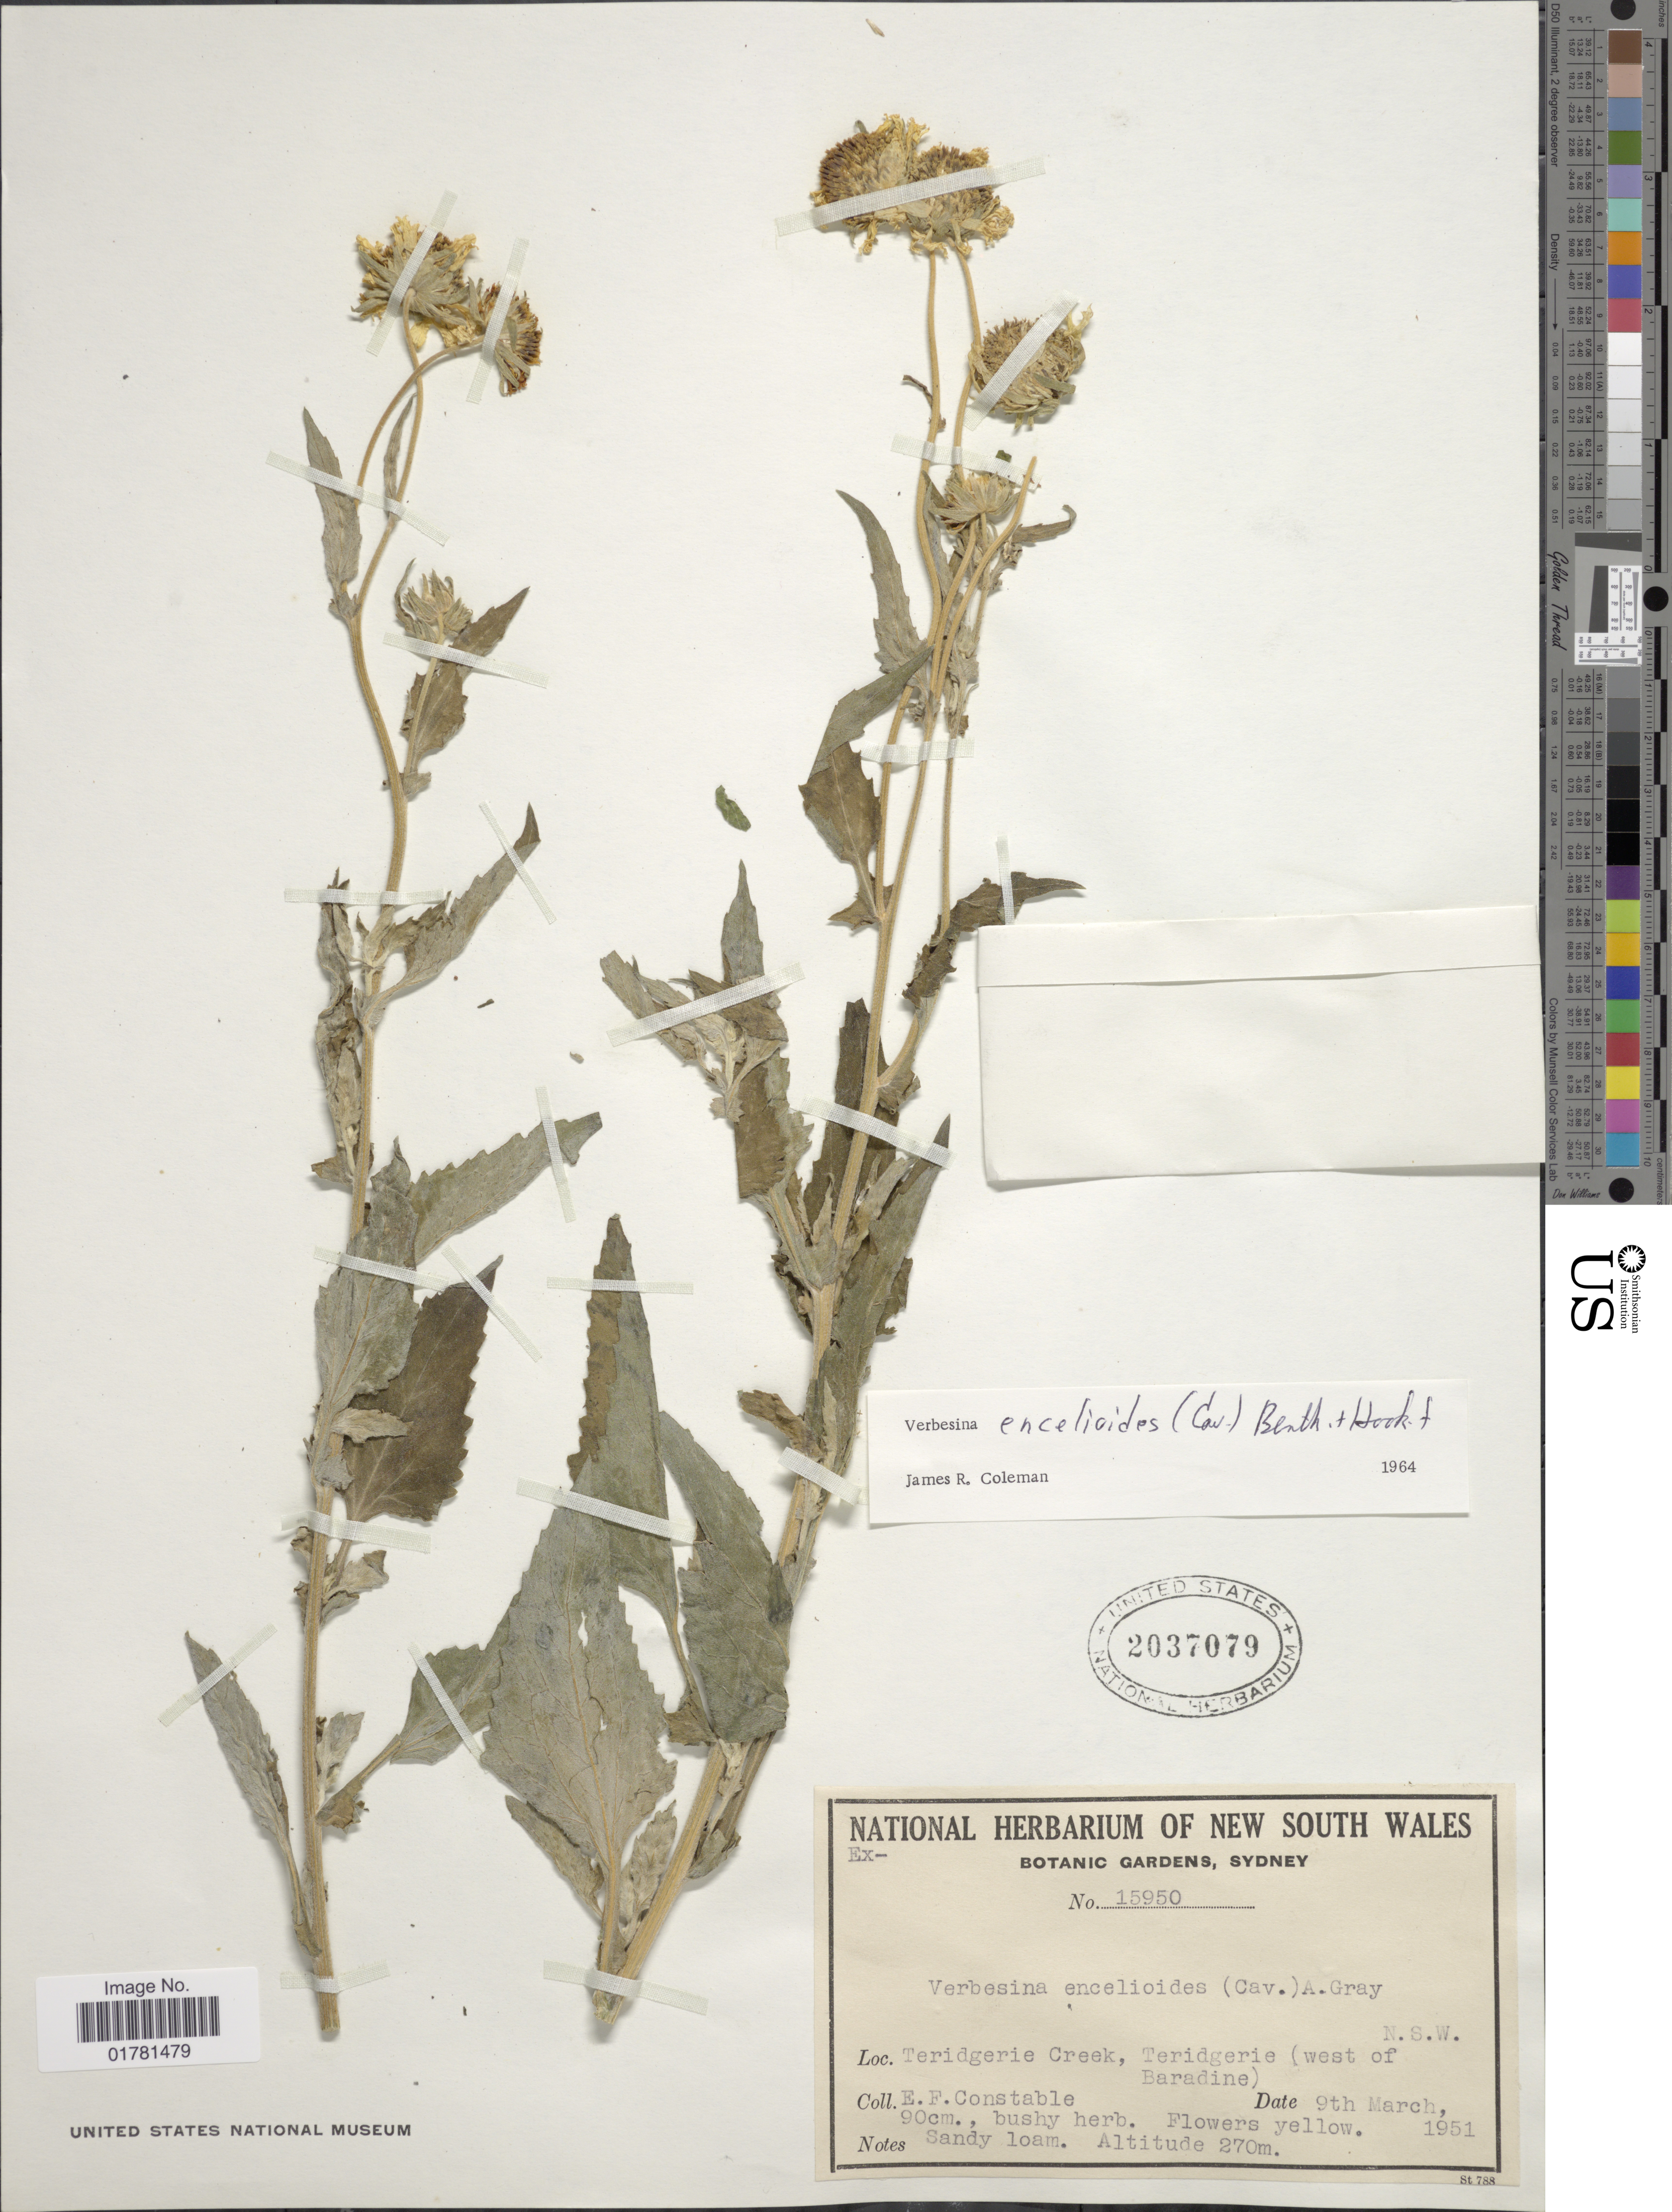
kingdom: Plantae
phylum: Tracheophyta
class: Magnoliopsida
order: Asterales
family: Asteraceae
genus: Verbesina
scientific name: Verbesina encelioides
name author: (Cav.) Benth. & Hook. ex A. Gray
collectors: E. F. Constable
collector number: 15950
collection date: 1951-03-09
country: Australia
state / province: New South Wales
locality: Teridgerie Creek, Teridgerie (west of Baradine)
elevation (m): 270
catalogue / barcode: US 2037079